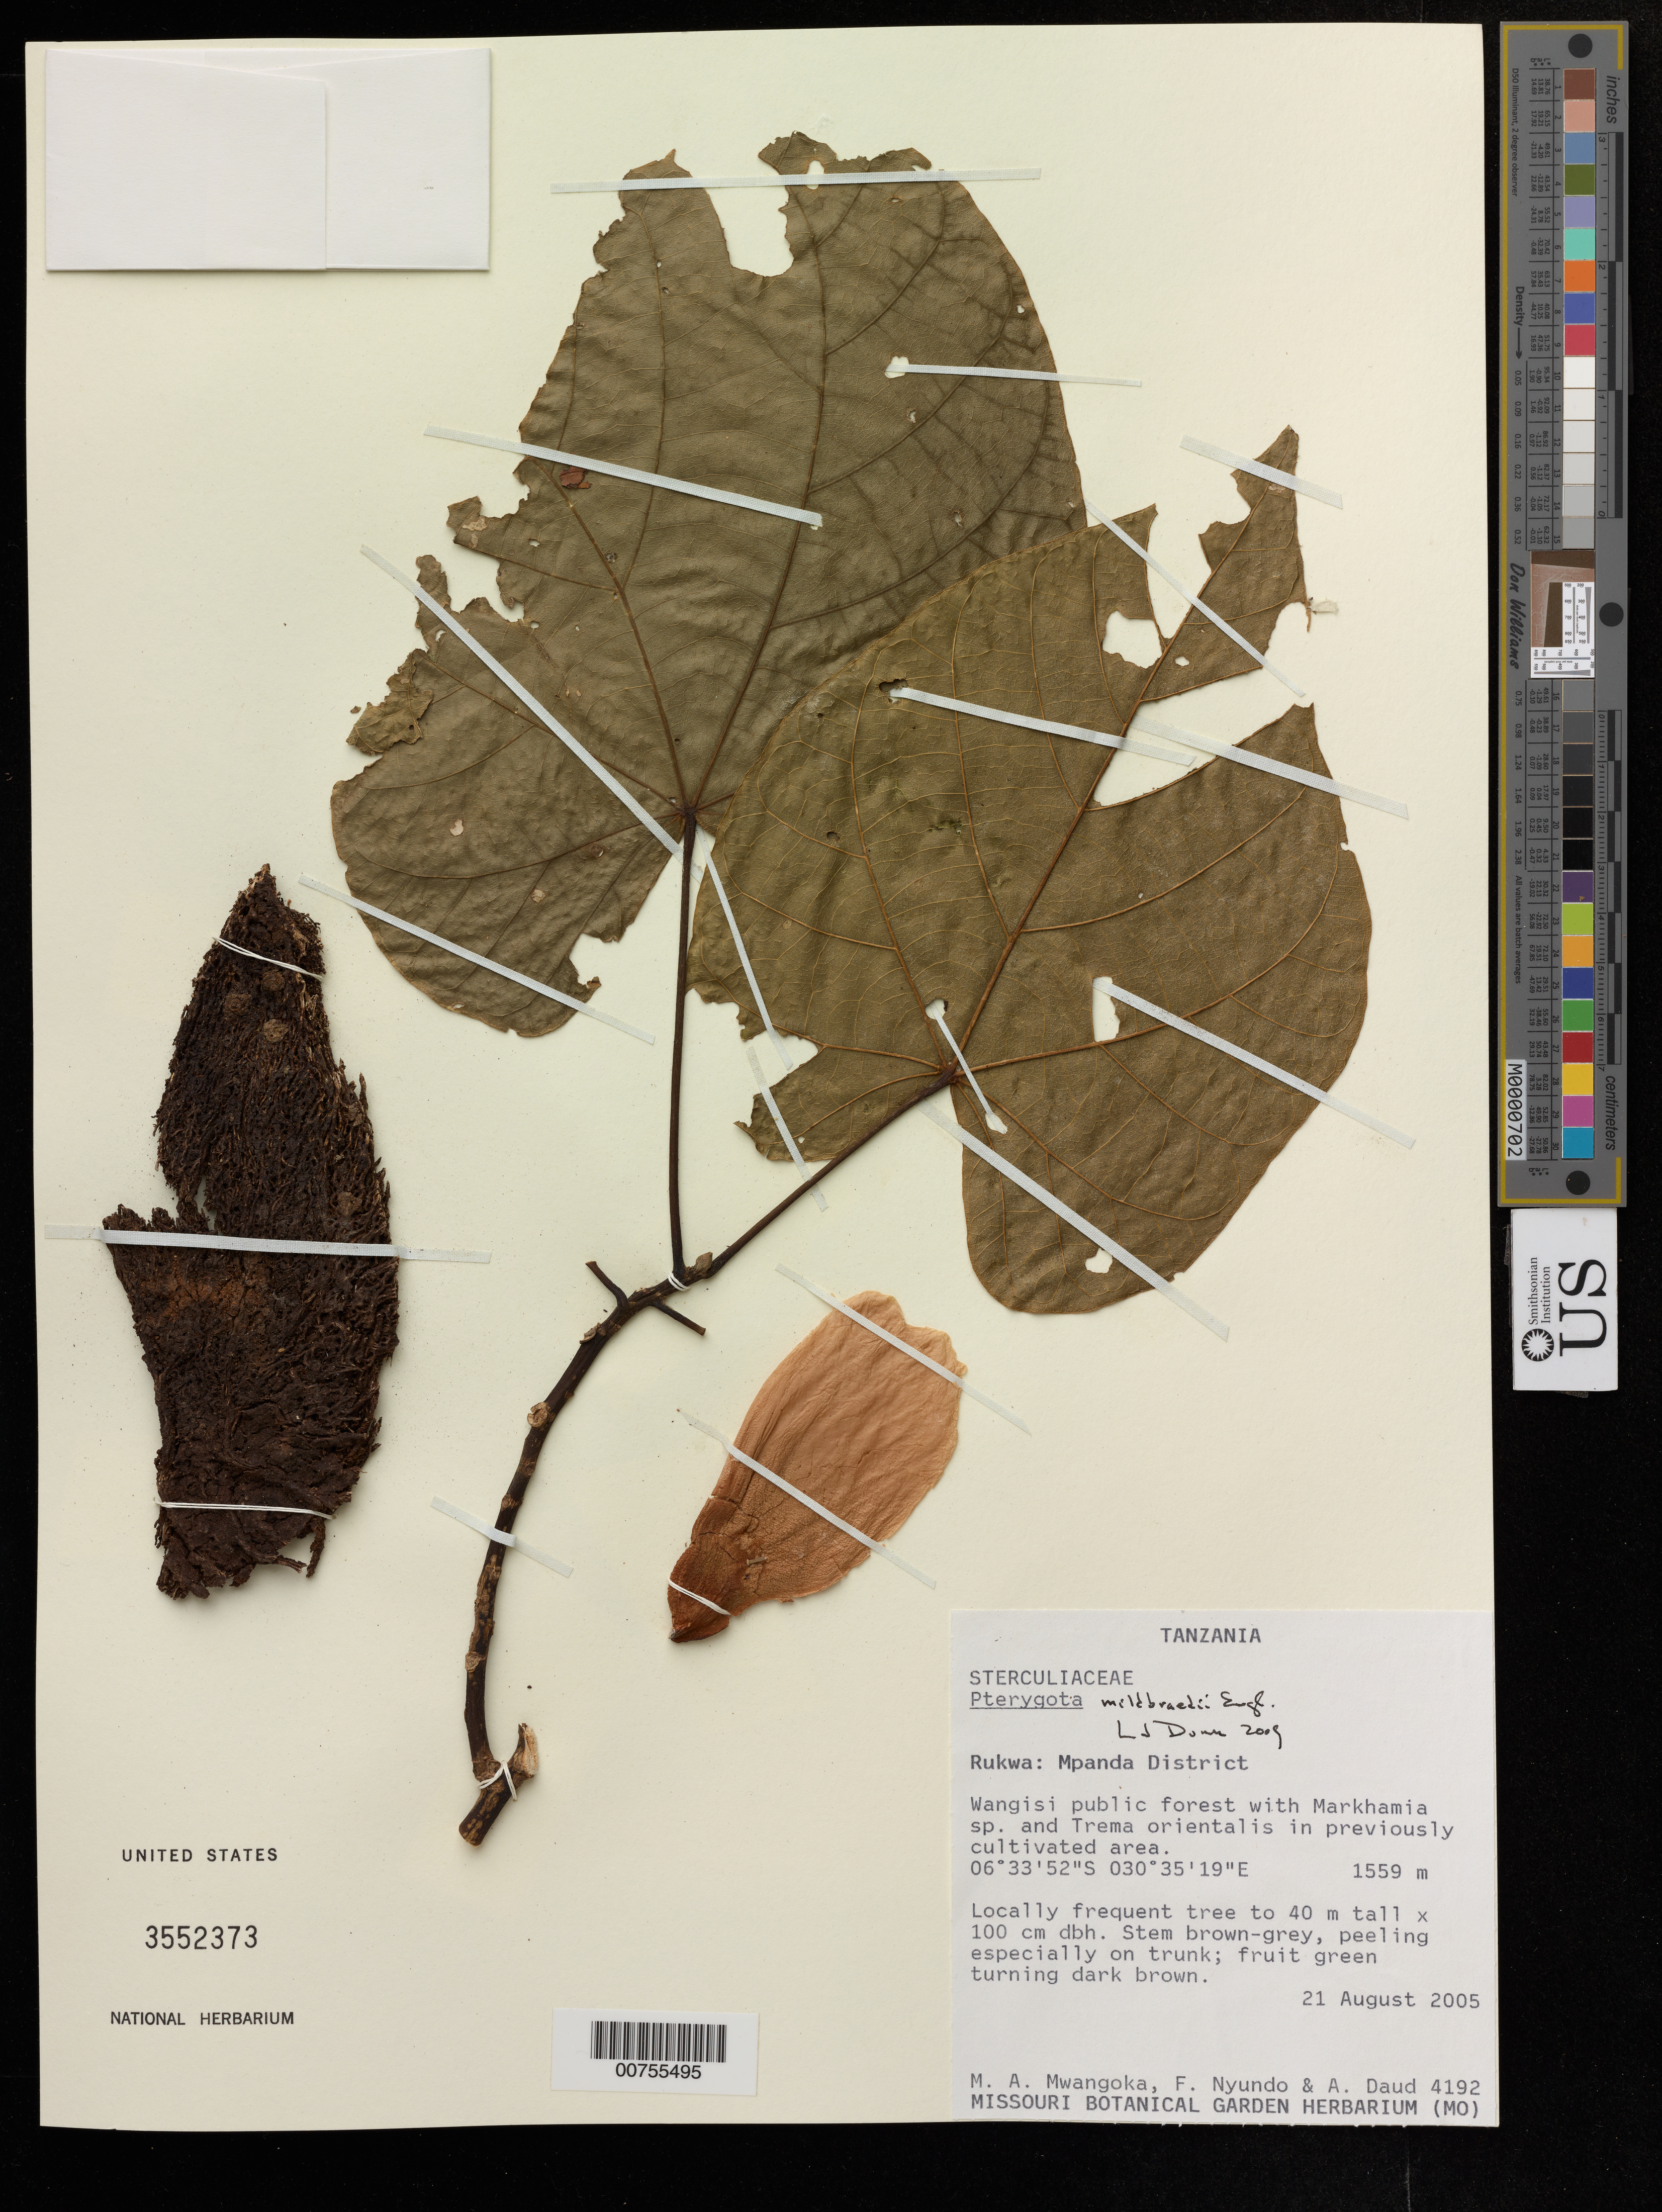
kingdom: Plantae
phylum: Tracheophyta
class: Magnoliopsida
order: Malvales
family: Malvaceae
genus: Pterygota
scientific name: Pterygota mildbraedii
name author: Engl.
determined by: Dorr, L. J., (BOT), Smithsonian Institution - National Museum of Natural History (UNITED STATES)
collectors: M. Mwanagoka, F. Nyundo & A. Daud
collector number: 4192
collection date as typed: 21 Aug 2005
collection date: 2005-08-21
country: Tanzania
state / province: Rukwa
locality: Mpanda District. Wangisi public forest.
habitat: public forest; previously cultivated area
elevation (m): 1559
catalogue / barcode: US 3552373